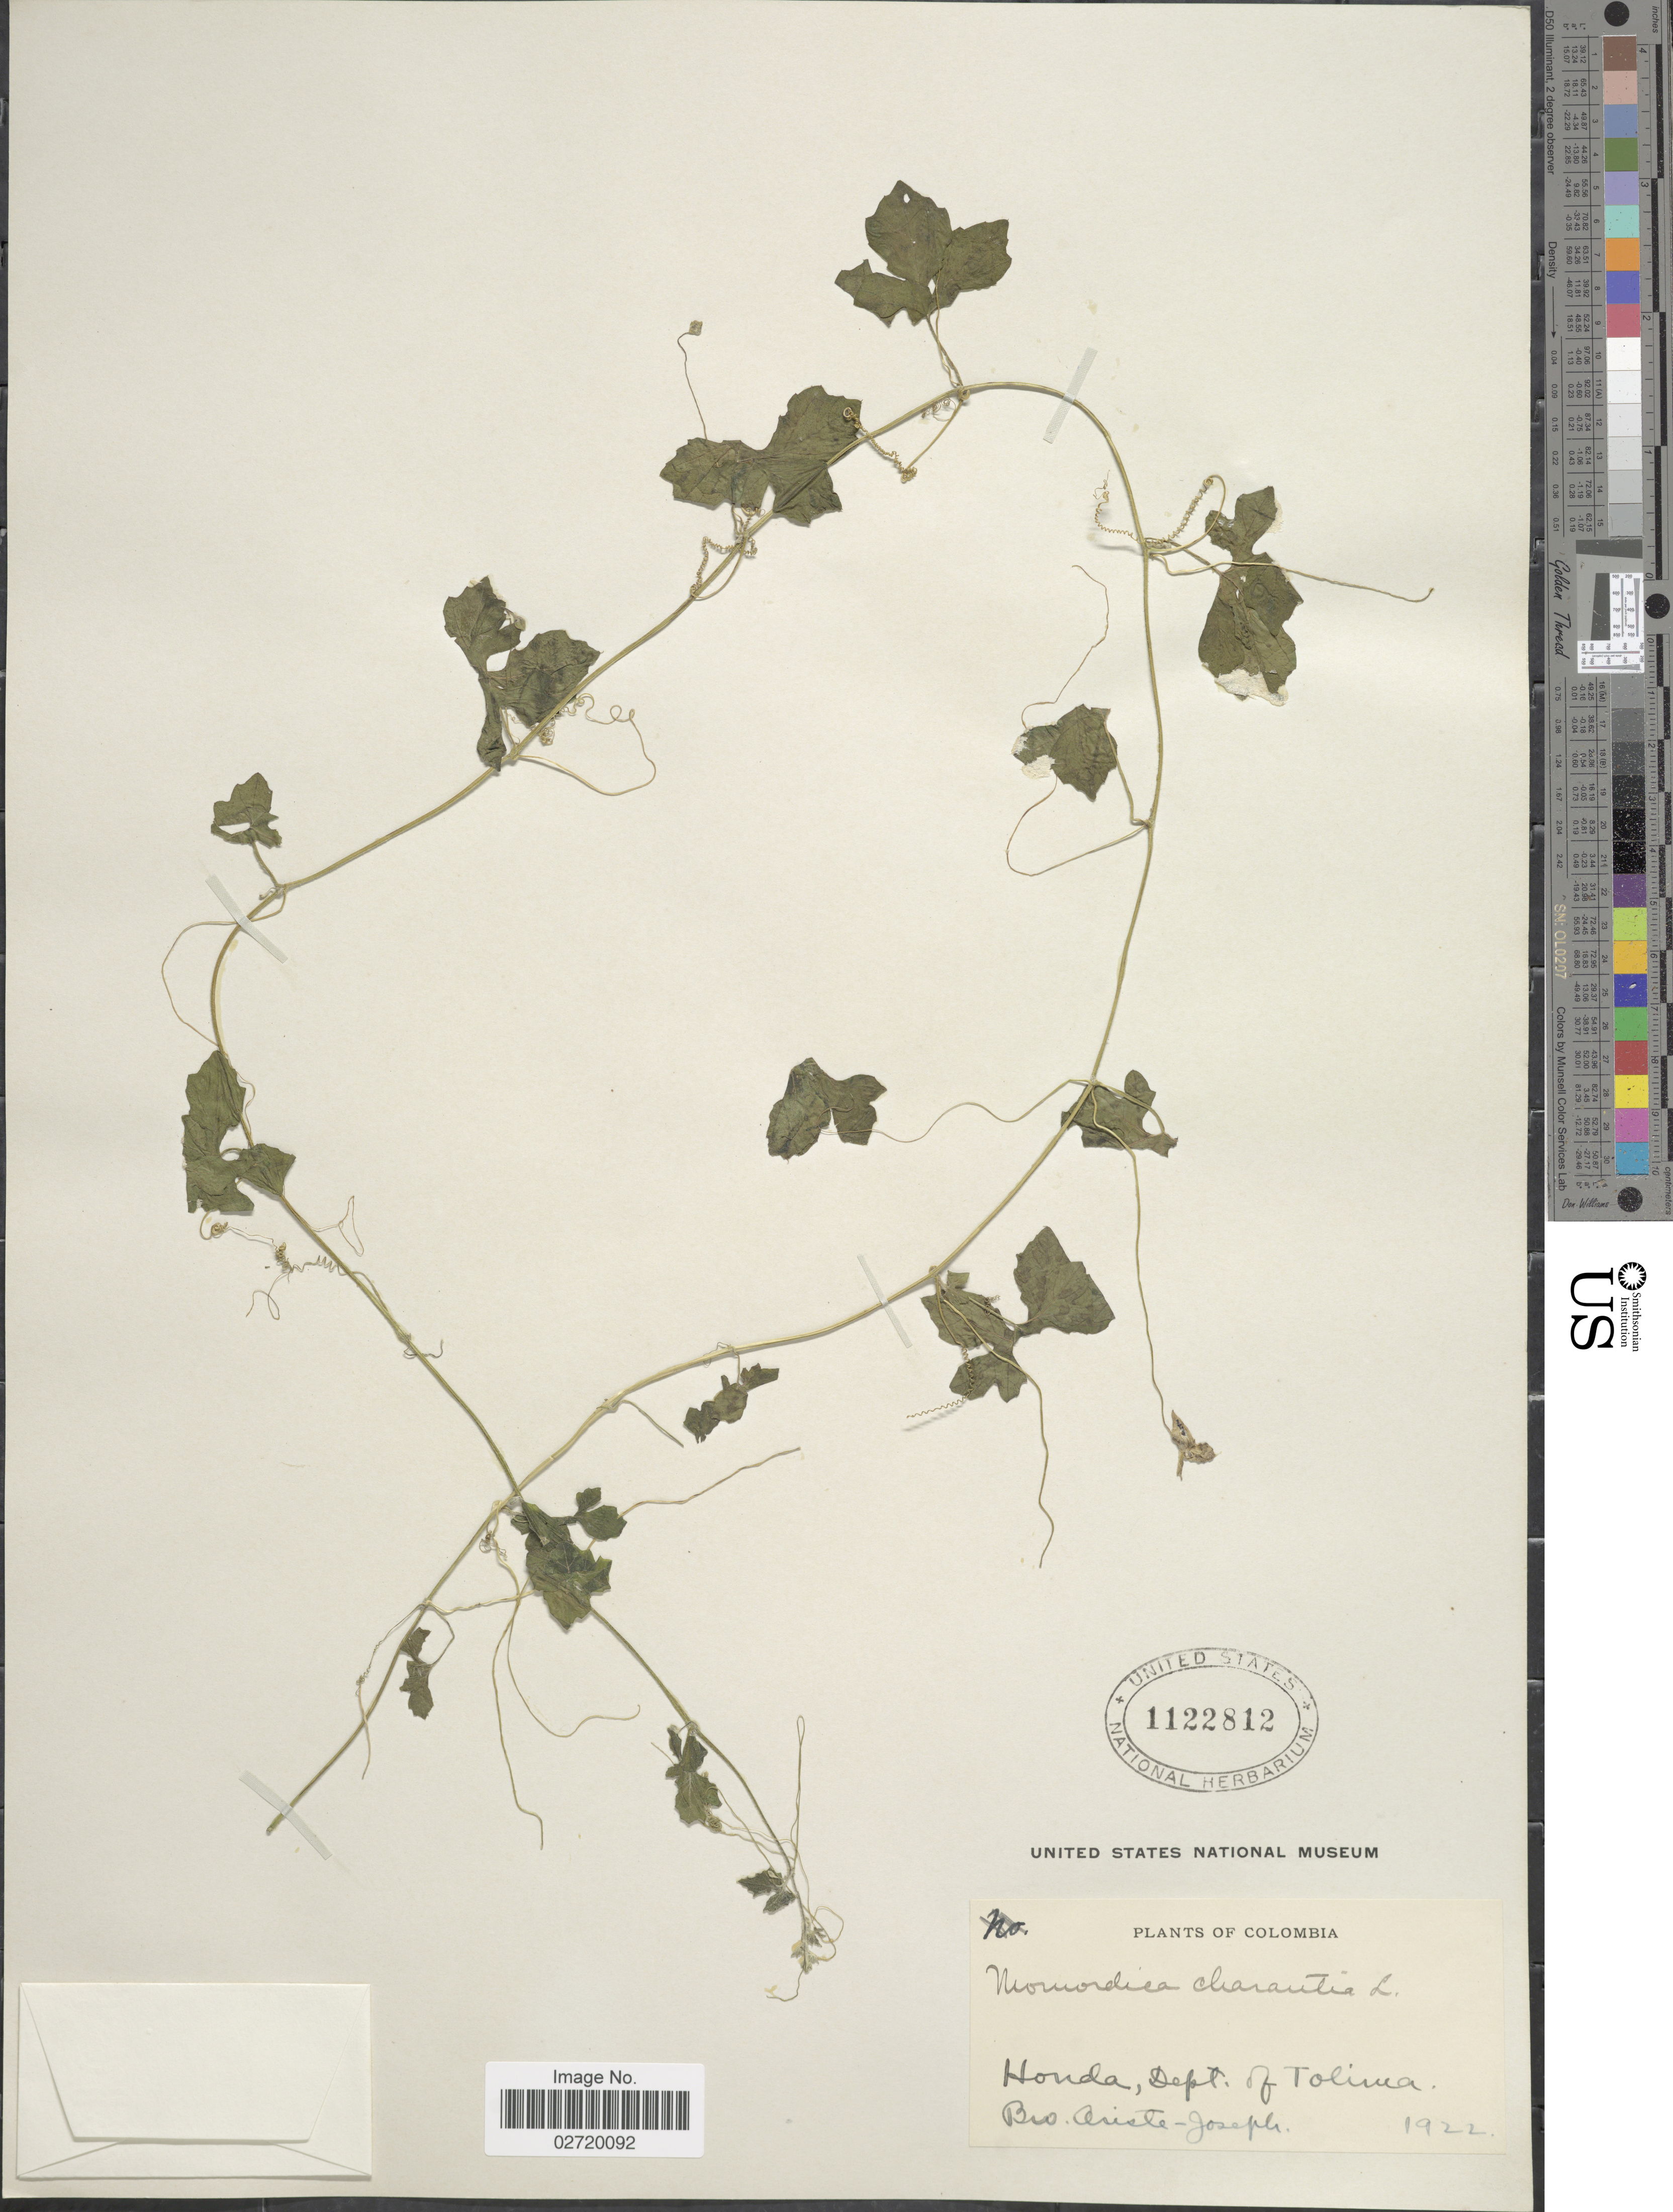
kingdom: Plantae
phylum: Tracheophyta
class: Magnoliopsida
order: Cucurbitales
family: Cucurbitaceae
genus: Momordica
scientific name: Momordica charantia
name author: L.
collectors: Bro. Ariste-Joseph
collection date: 1922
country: Colombia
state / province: Tolima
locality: Honda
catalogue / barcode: US 1122812